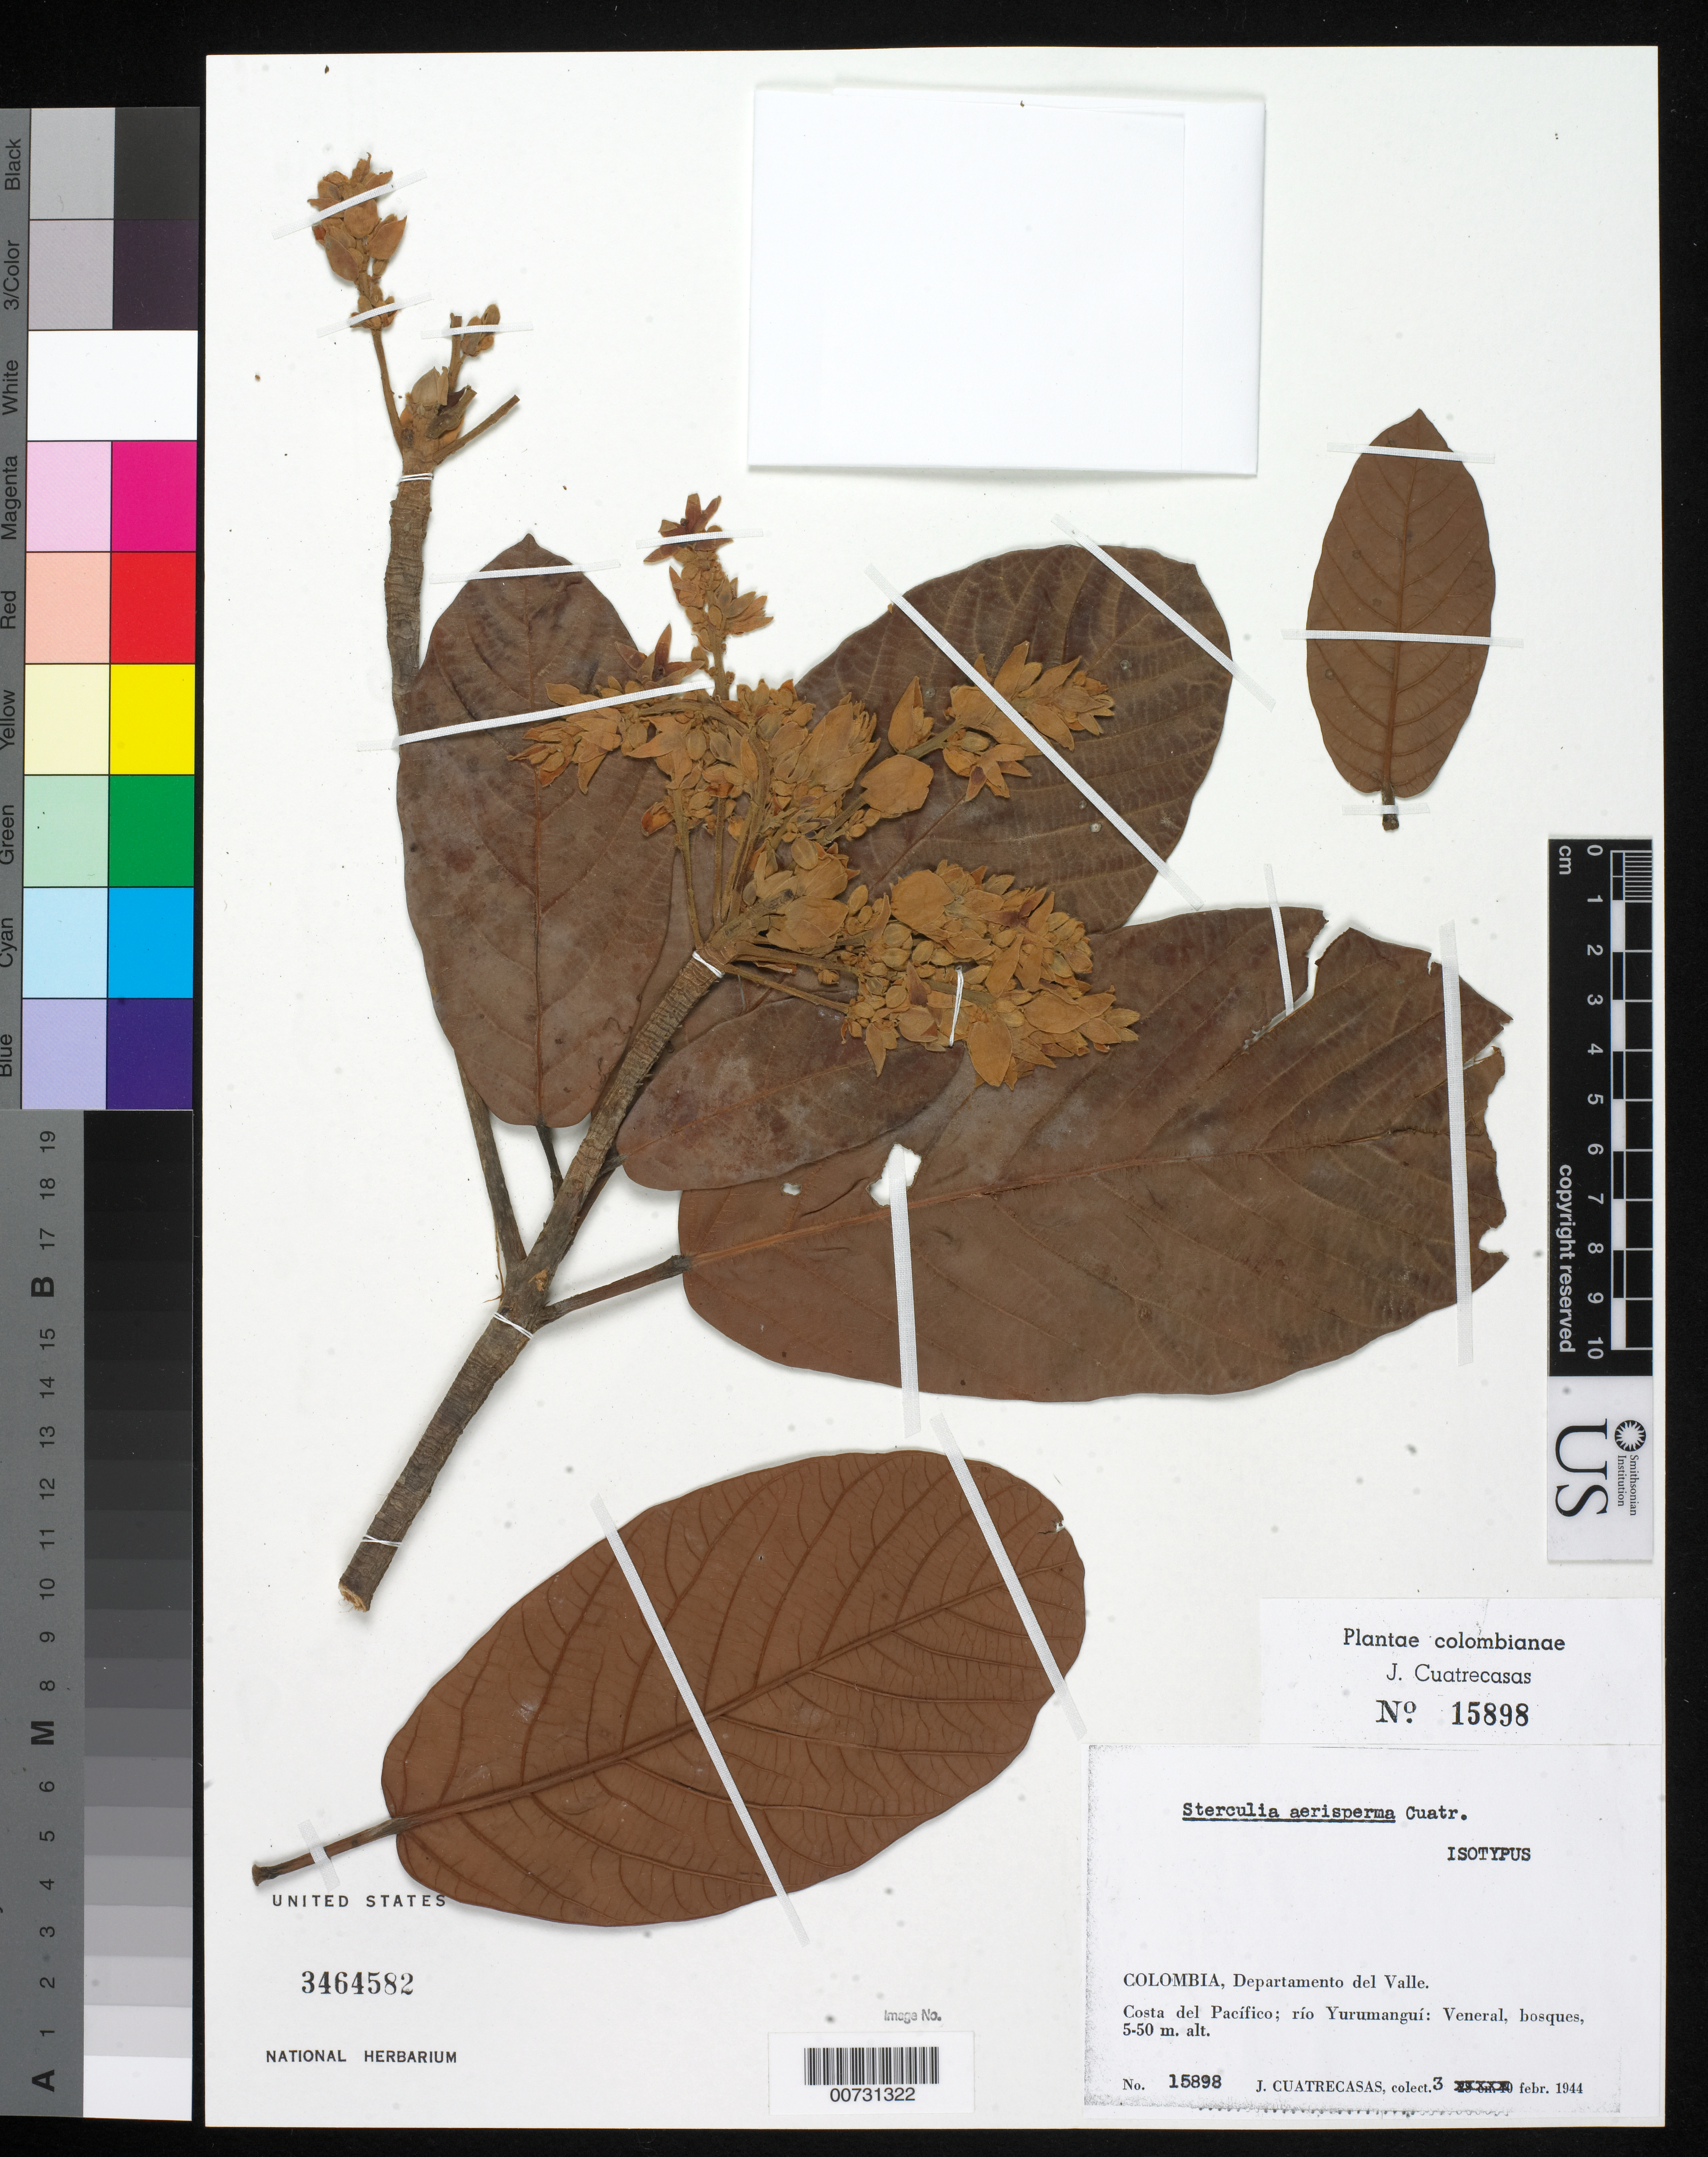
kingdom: Plantae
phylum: Tracheophyta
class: Magnoliopsida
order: Malvales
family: Malvaceae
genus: Sterculia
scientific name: Sterculia aerisperma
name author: Cuatrec.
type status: Isotype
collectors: J. Cuatrecasas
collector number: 15898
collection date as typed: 03 Feb 1944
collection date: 1944-02-03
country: Colombia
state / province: Valle del Cauca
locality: Costa del Pacífico; río Yurumanguí: Veneral.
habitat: Bosques.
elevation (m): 5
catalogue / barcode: US 3464582